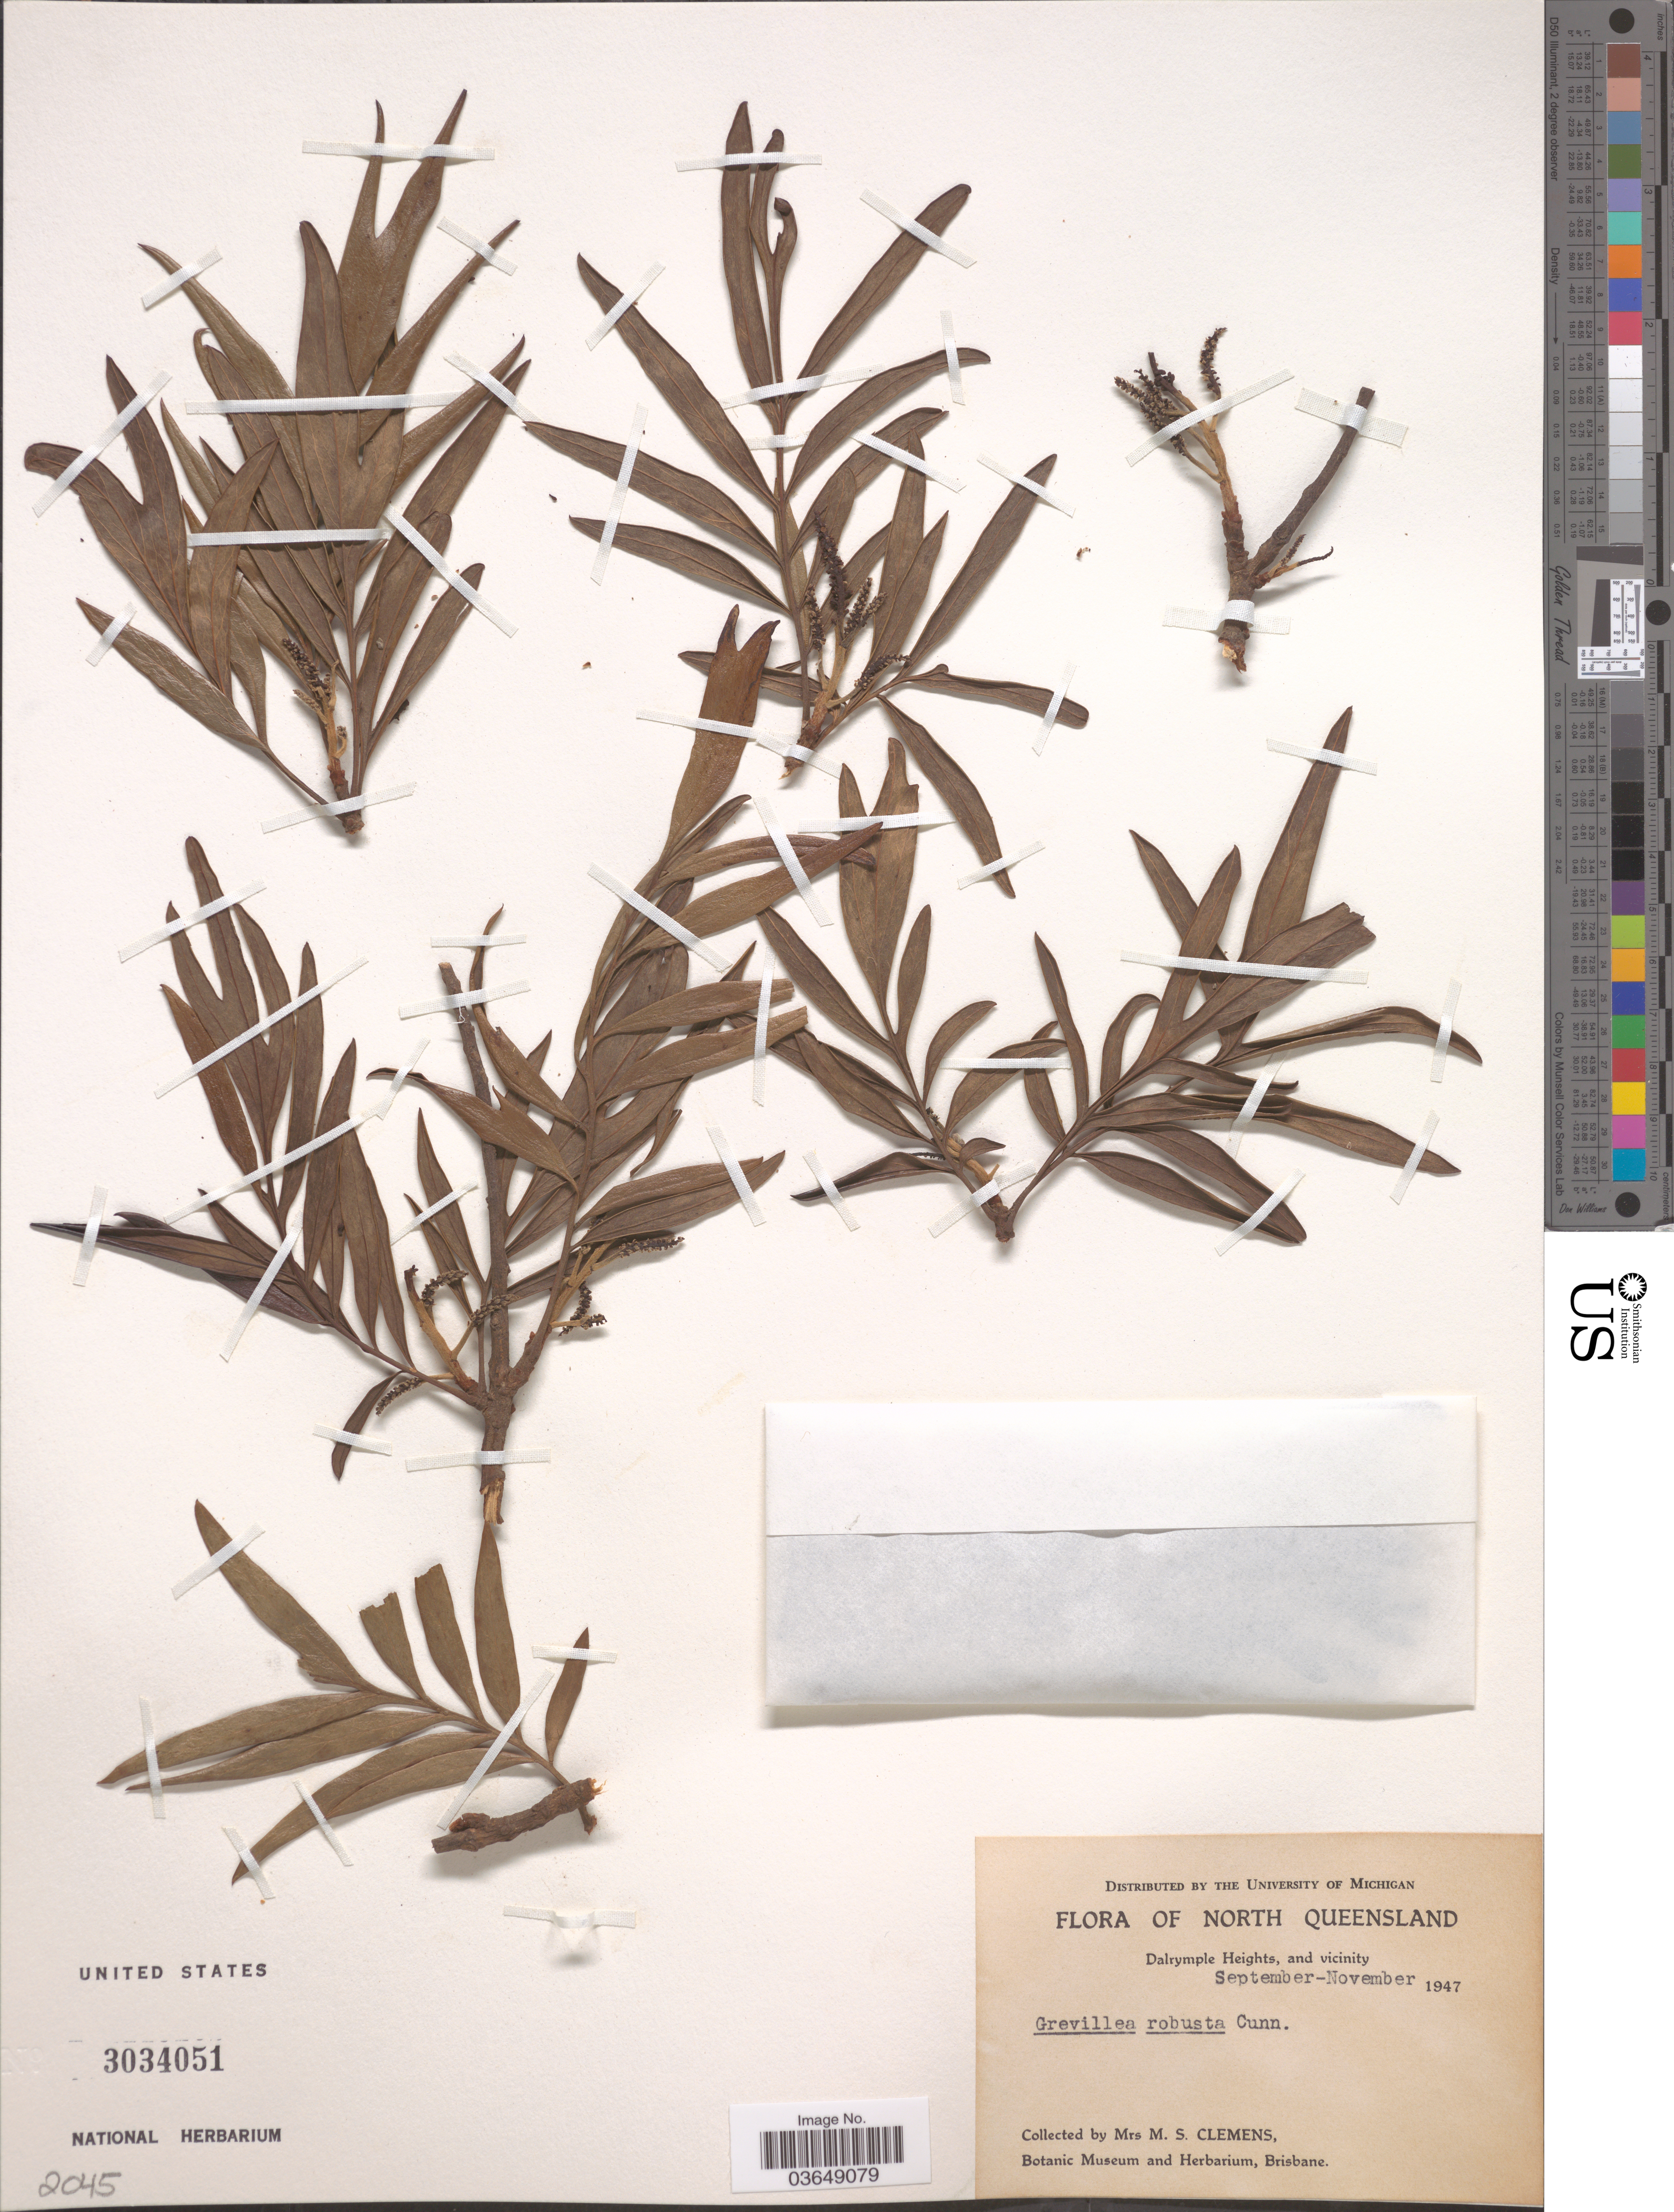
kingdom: Plantae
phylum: Tracheophyta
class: Magnoliopsida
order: Proteales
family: Proteaceae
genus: Grevillea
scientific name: Grevillea robusta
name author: A. Cunn.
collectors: M. S. Clemens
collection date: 1947-09/1947-11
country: Australia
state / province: Queensland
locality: North Queensland. Dalrymple Heights, and vicinity.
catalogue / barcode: US 3034051